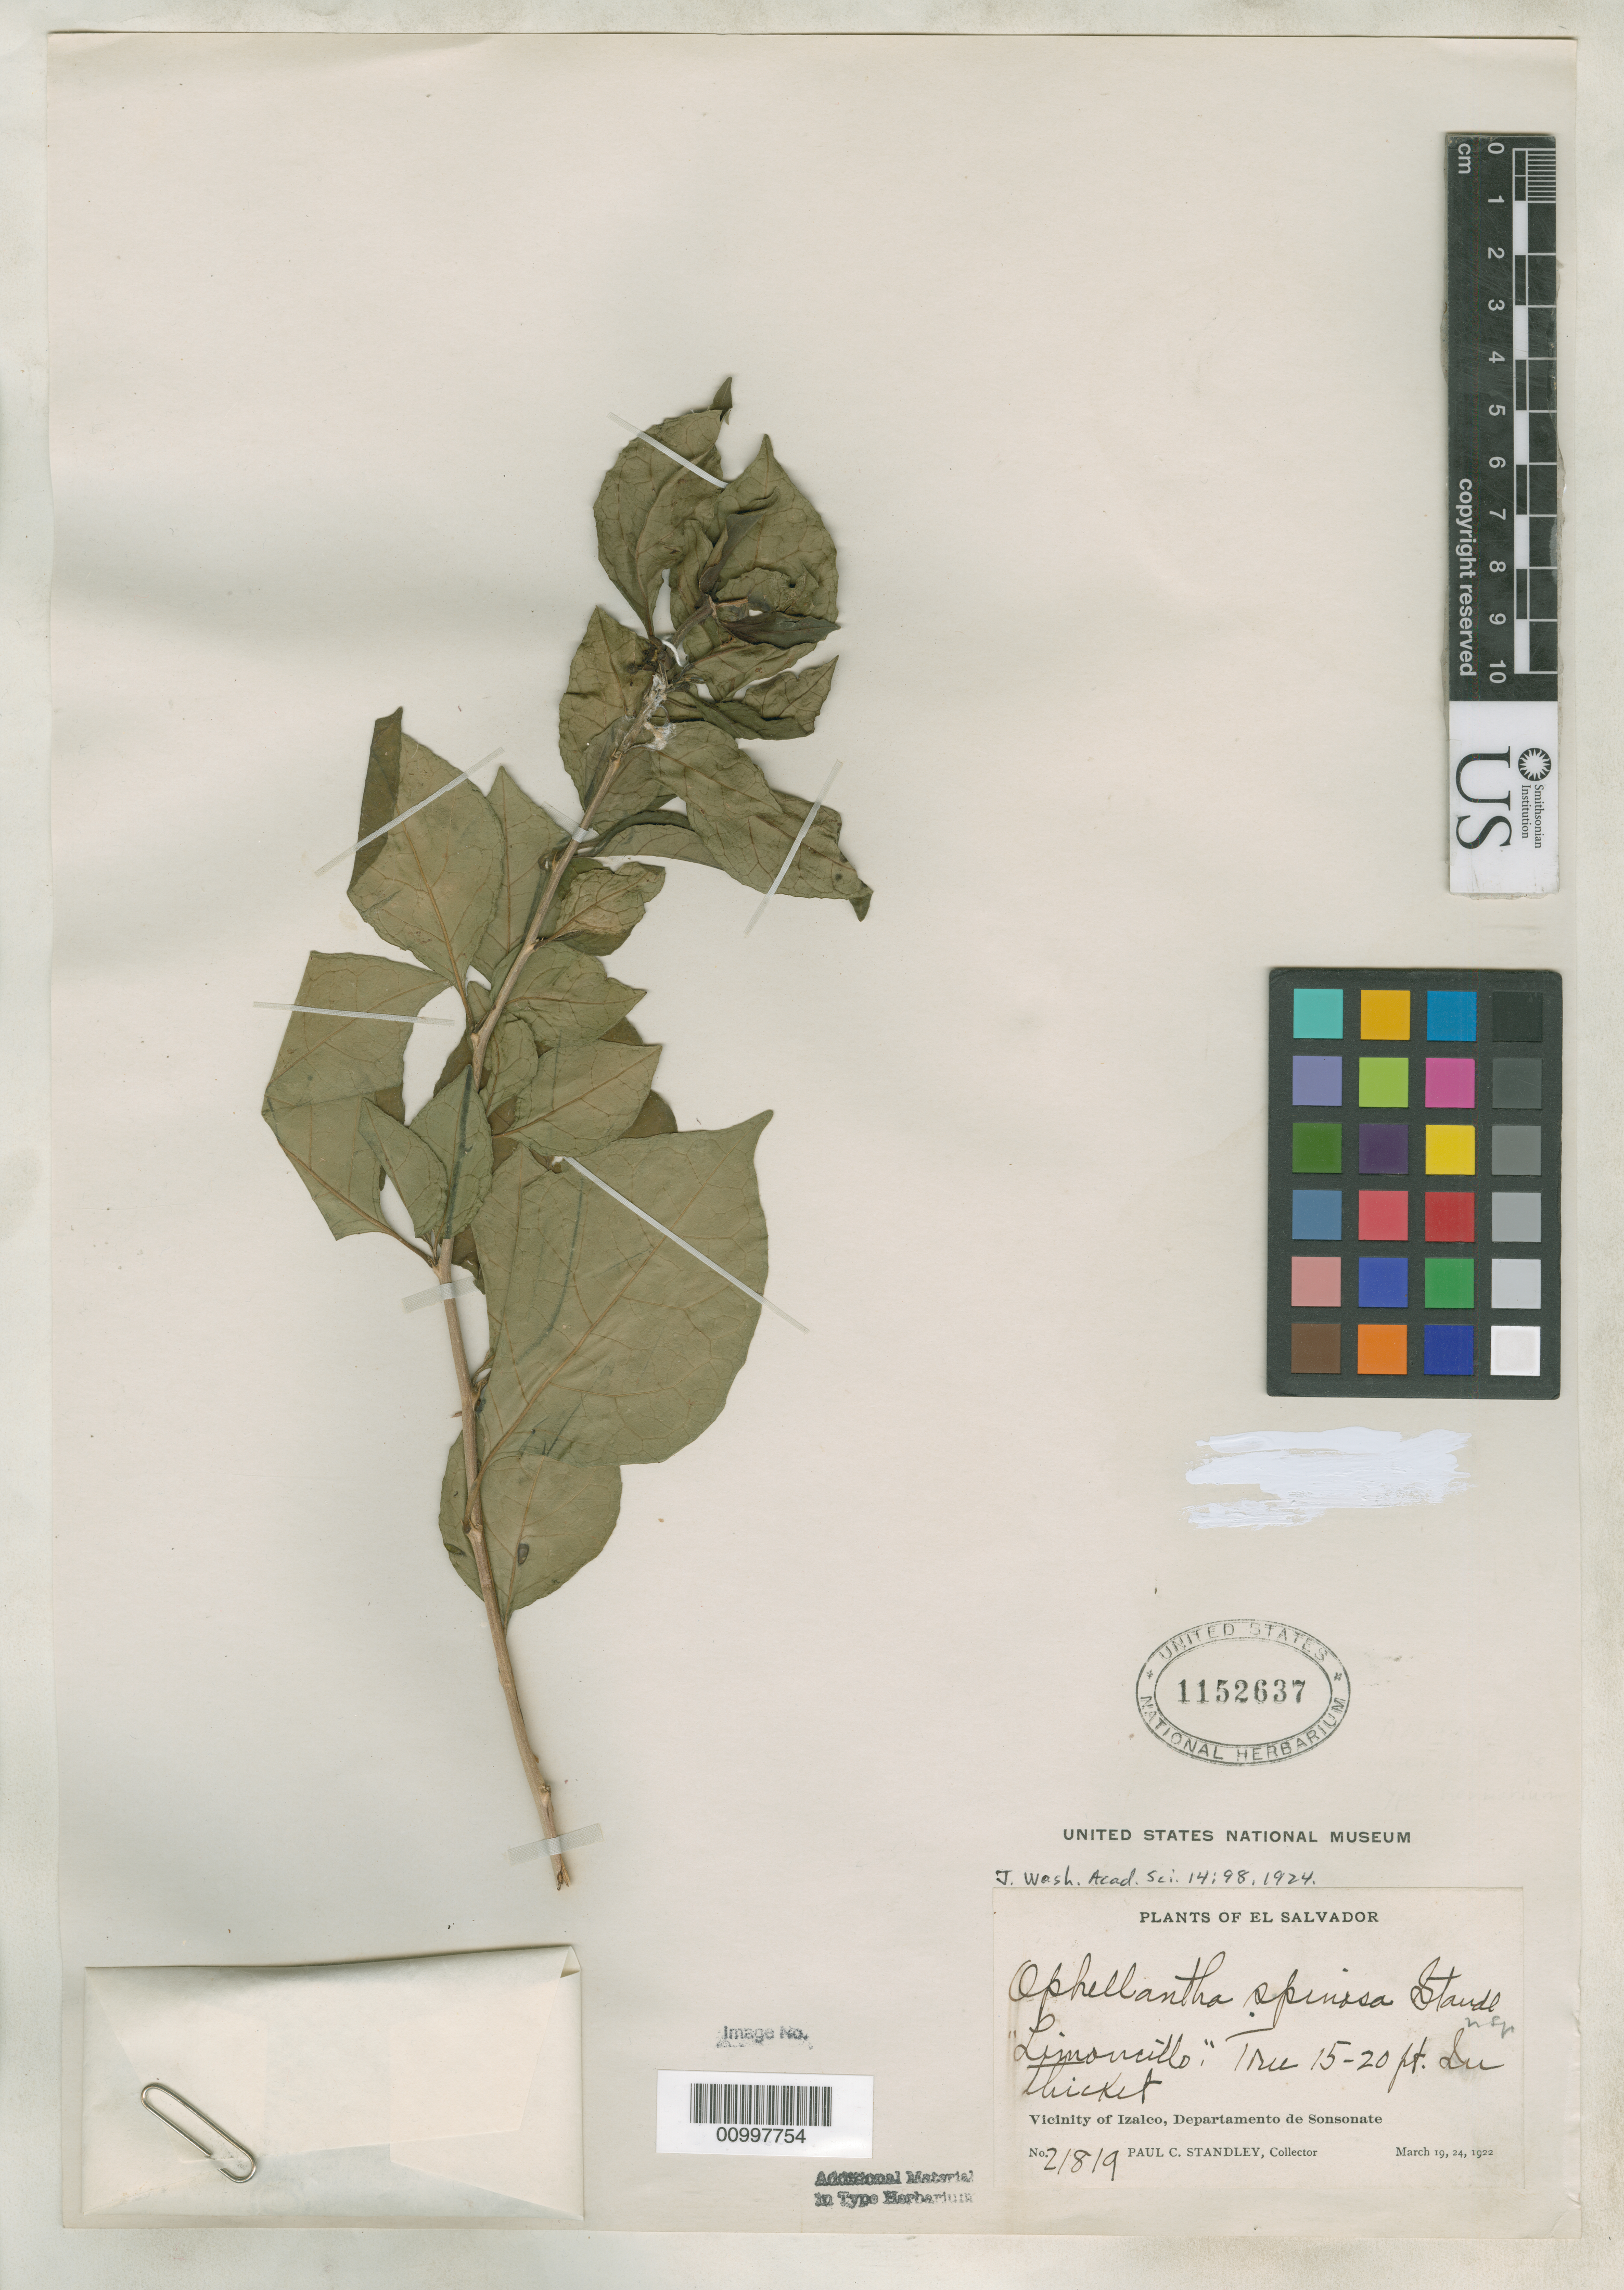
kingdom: Plantae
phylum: Tracheophyta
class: Magnoliopsida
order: Malpighiales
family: Euphorbiaceae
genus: Ophellantha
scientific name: Ophellantha spinosa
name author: Standl.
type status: Isotype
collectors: P. C. Standley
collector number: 21819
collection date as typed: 19 Mar 1922 and 24 Mar 1922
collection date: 1922-03-19,1922-03-24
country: El Salvador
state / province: Sonsonate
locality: Vicinity of Izalco.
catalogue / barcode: US 1152637